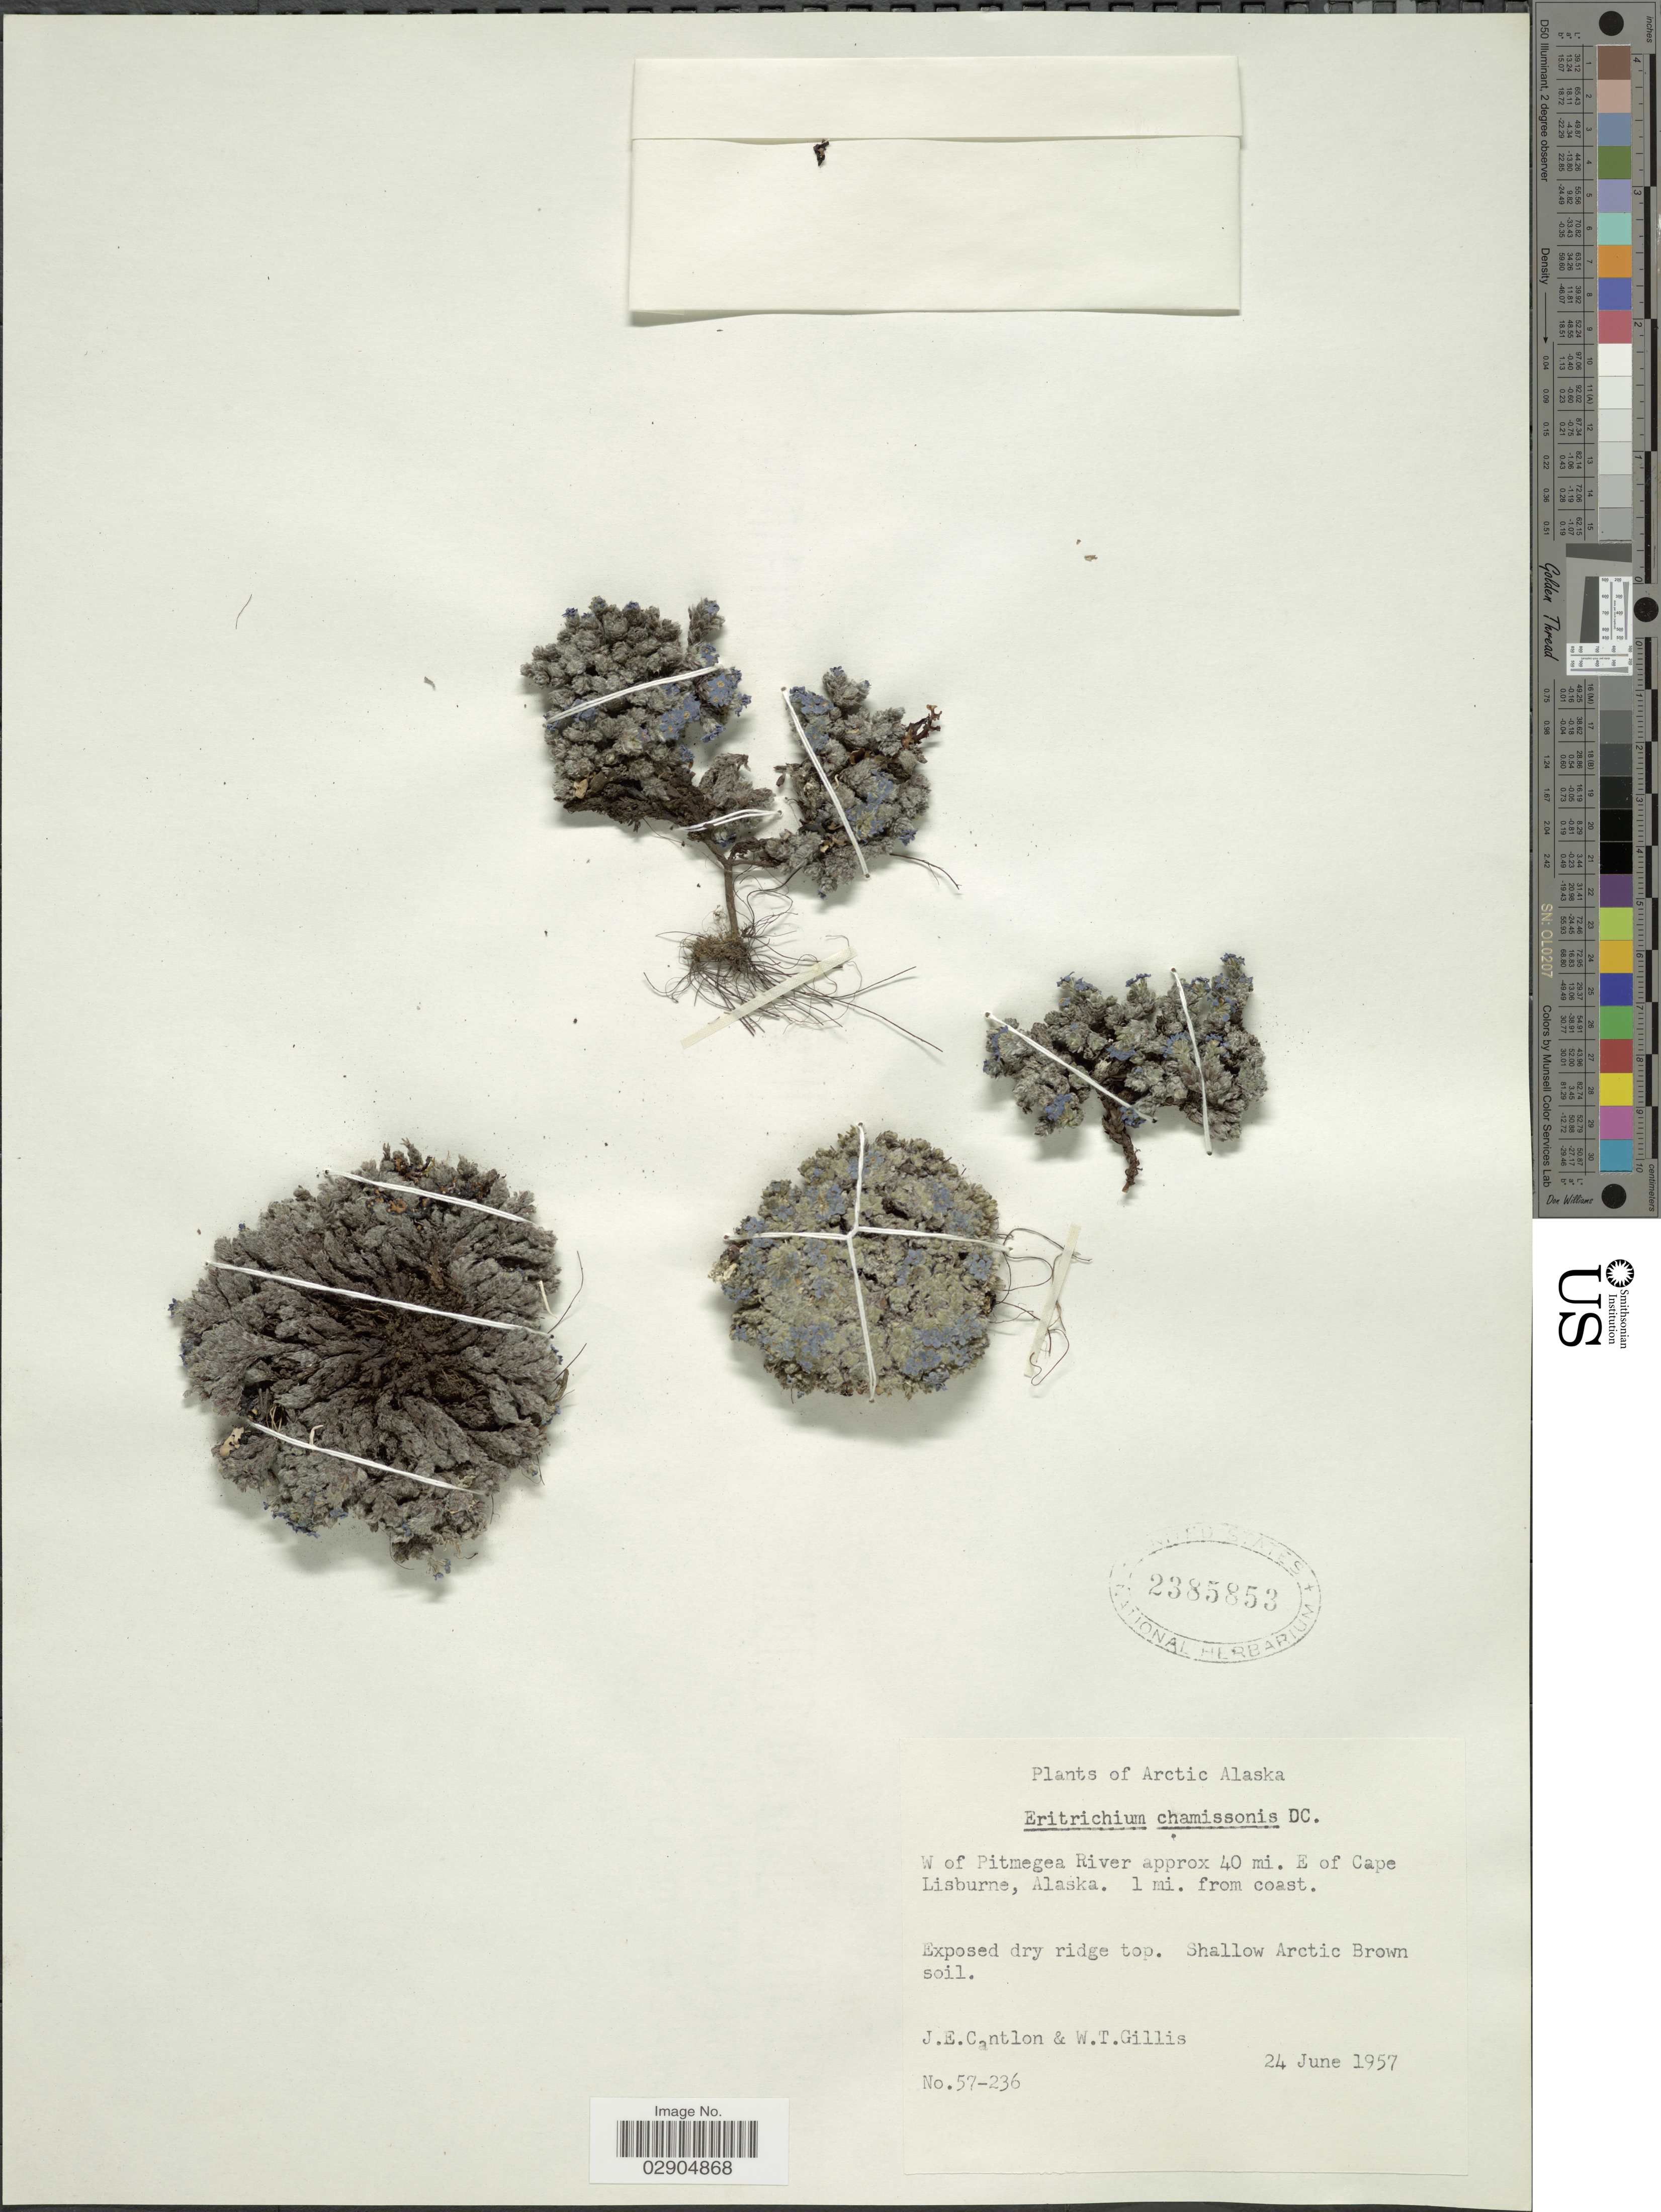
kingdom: Plantae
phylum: Tracheophyta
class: Magnoliopsida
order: Boraginales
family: Boraginaceae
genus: Eritrichium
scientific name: Eritrichium chamissonis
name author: A. DC.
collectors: J. Cantlon & W. T. Gillis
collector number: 57-236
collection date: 1957-06-24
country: United States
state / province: Alaska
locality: Arctic Alaska, W of Pitmegea River approx. 40 mi. E of Cape Lisburne, Alaska, 1 mi. from coast.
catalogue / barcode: US 2385853